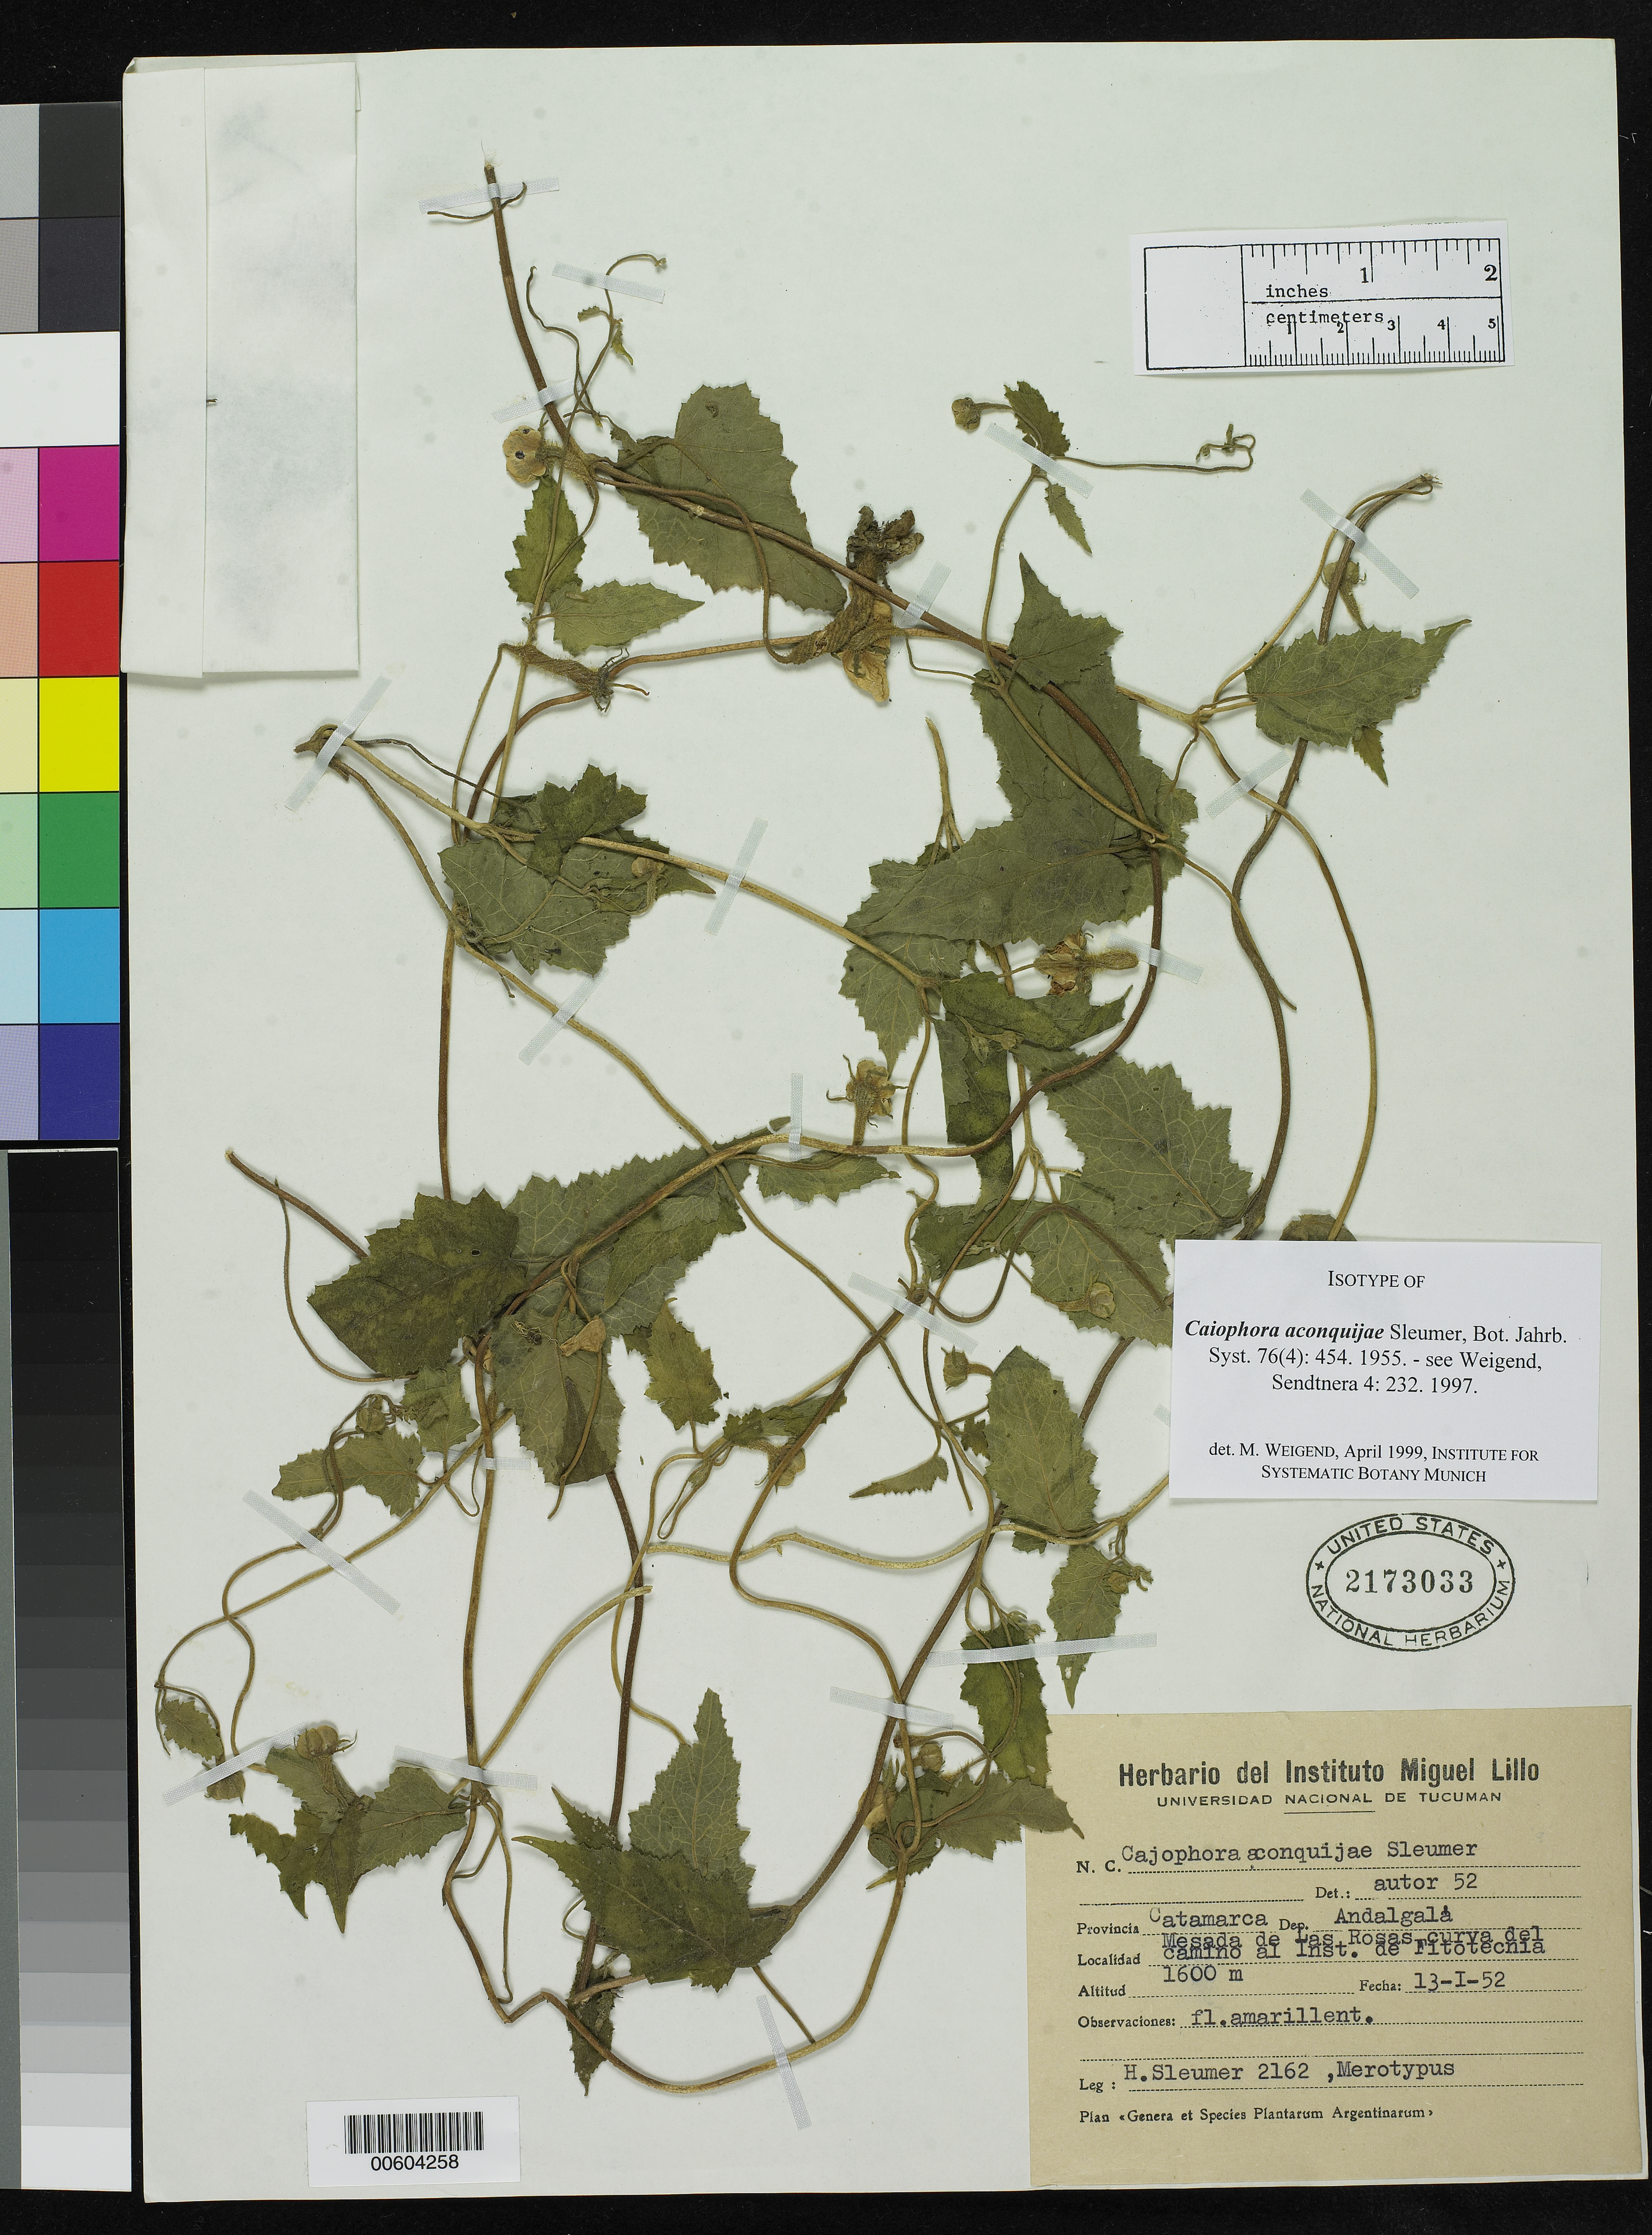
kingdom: Plantae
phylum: Tracheophyta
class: Magnoliopsida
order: Cornales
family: Loasaceae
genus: Caiophora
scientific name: Caiophora aconquijae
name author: Sleumer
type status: Isotype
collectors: H. O. Sleumer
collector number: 2162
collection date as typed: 13 Jan 1952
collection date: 1952-01-13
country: Argentina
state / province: Catamarca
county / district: Andalgalá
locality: Mesada de las Rosas, curva del camino al Inst. de Fitotecnica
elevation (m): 1600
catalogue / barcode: US 2173033